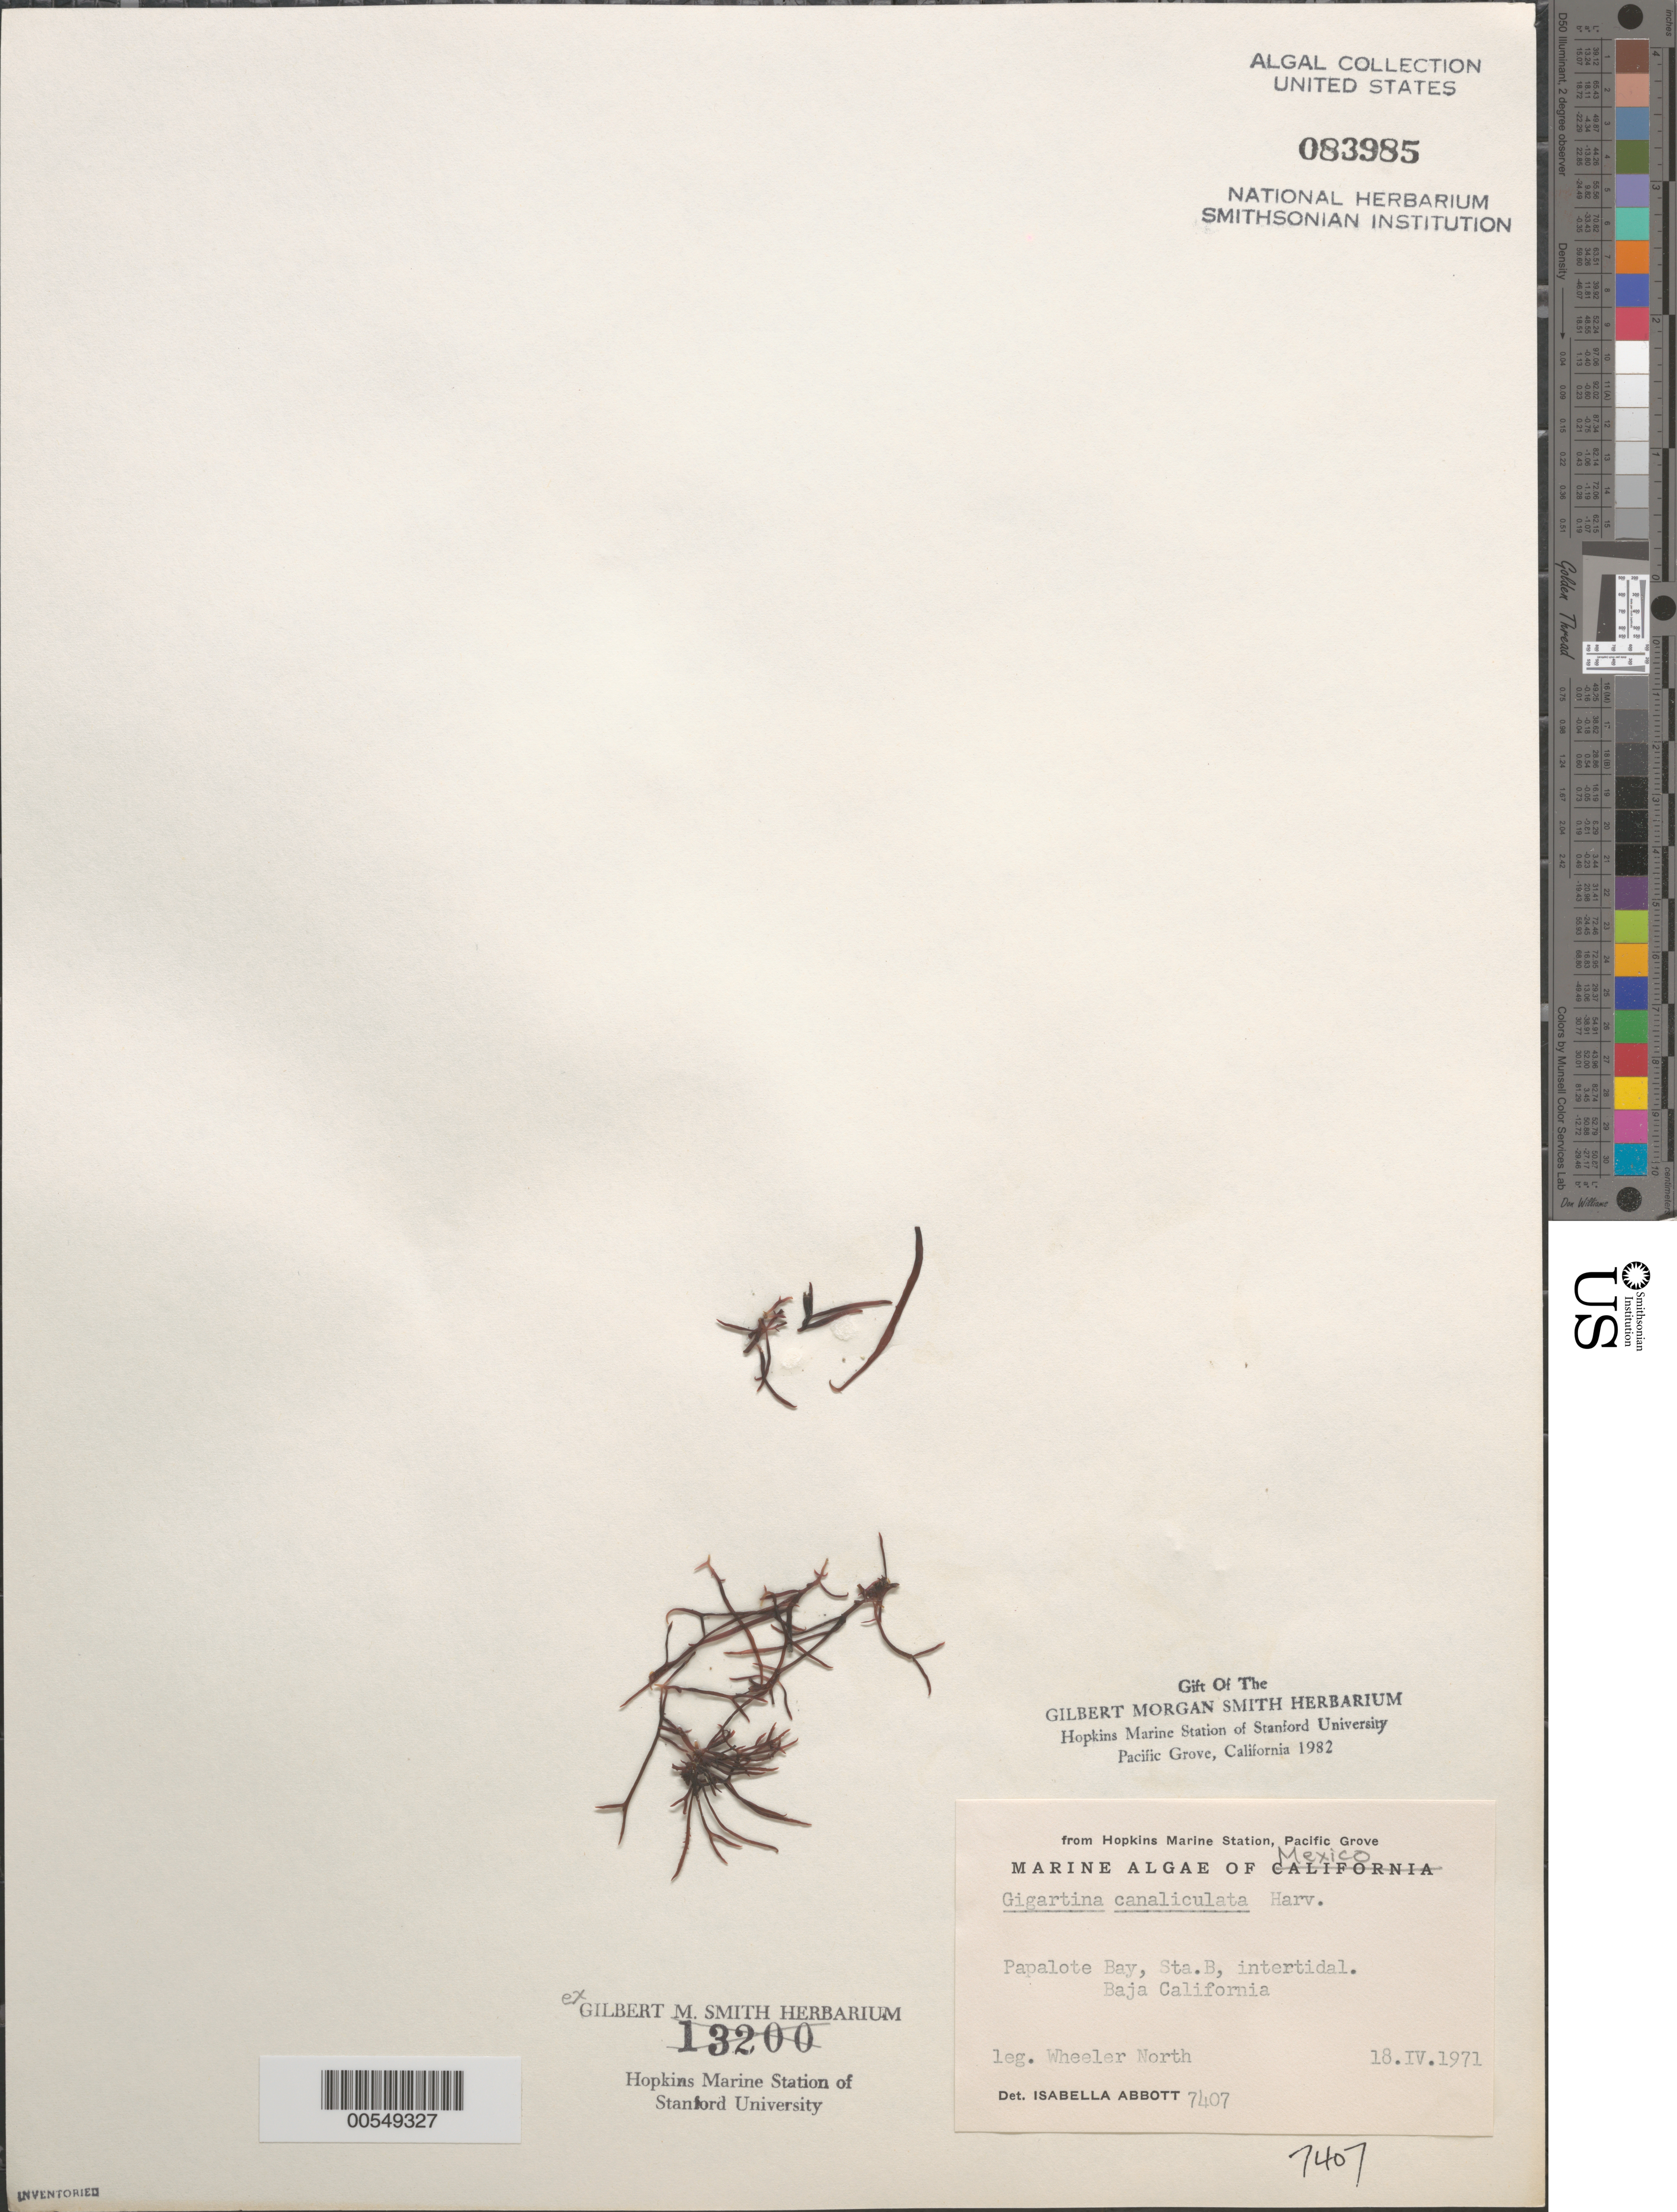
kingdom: Plantae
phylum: Rhodophyta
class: Florideophyceae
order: Gigartinales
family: Gigartinaceae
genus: Chondracanthus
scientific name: Chondracanthus canaliculatus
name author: (Harv.) Guiry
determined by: Algae name updating Project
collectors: W. North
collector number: IAA 7407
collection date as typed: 18 Apr 1971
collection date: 1971-04-18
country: Mexico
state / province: Baja California Norte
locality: Bahia Papalote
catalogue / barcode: US 83985